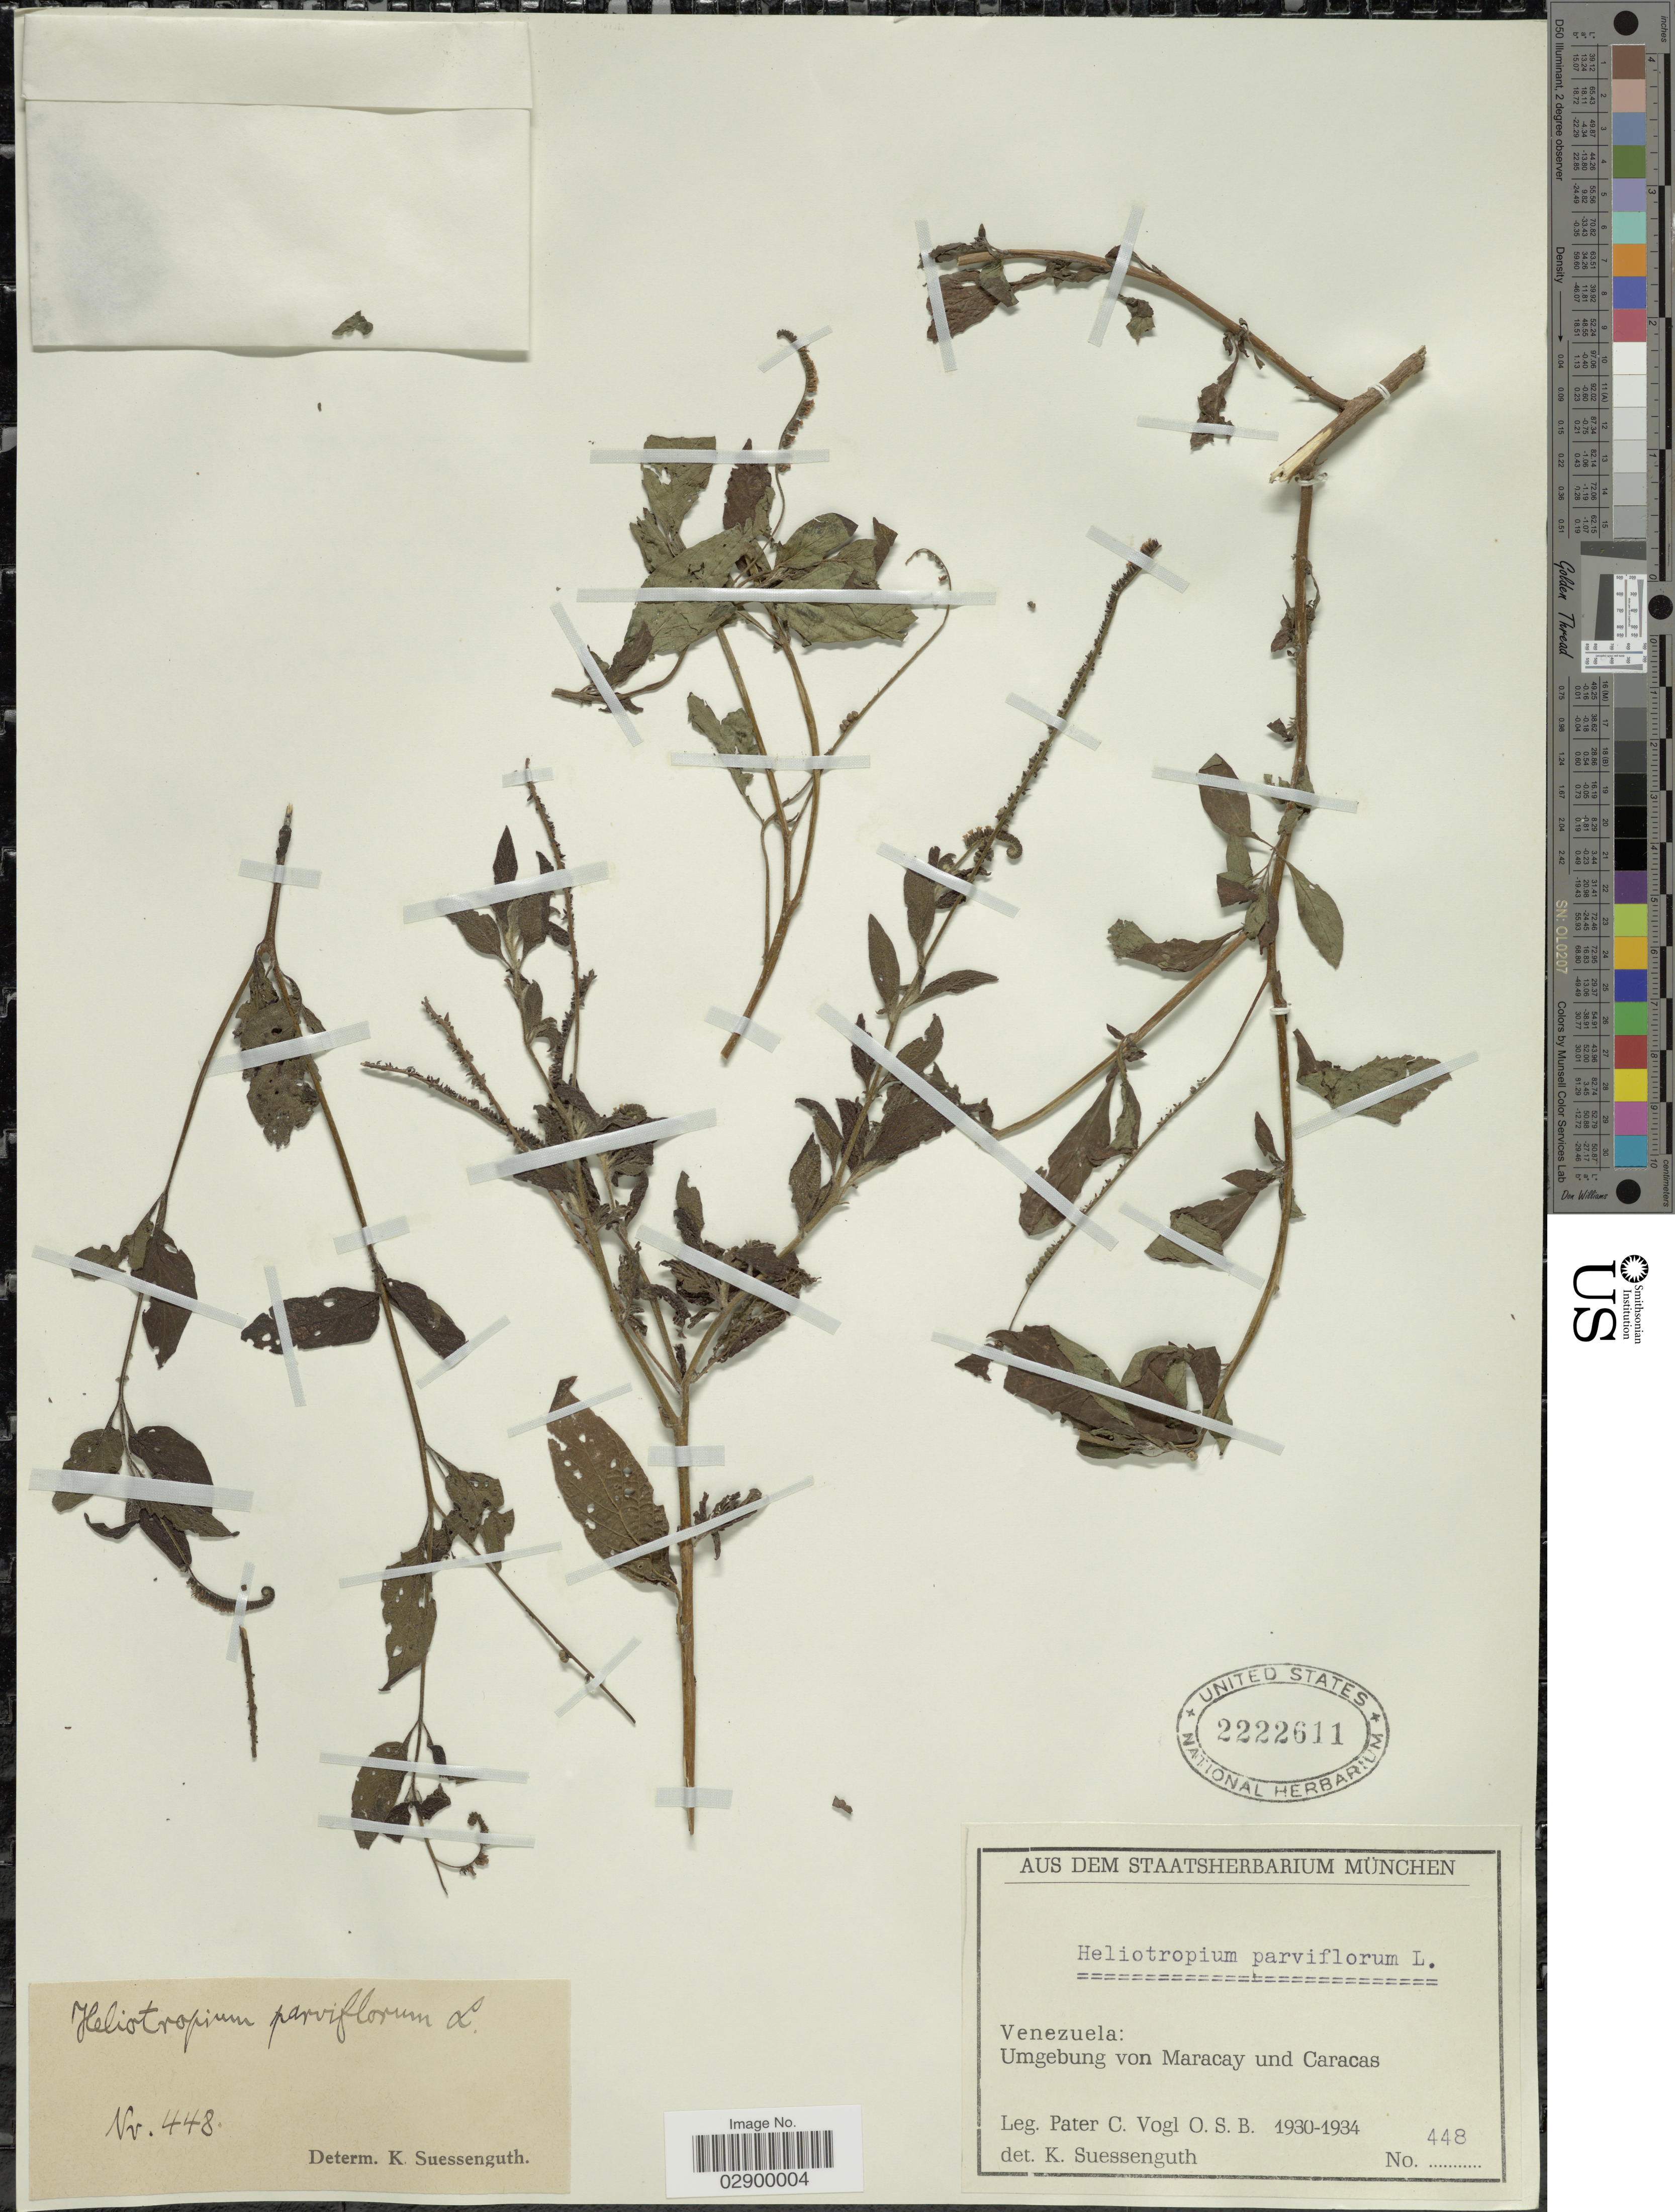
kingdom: Plantae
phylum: Tracheophyta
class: Magnoliopsida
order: Boraginales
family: Heliotropiaceae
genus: Heliotropium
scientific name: Heliotropium angiospermum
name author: Murray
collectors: P. Vogl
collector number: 448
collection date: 1930/1934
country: Venezuela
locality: Umgebung von Maracay und Caracas.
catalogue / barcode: US 2222611